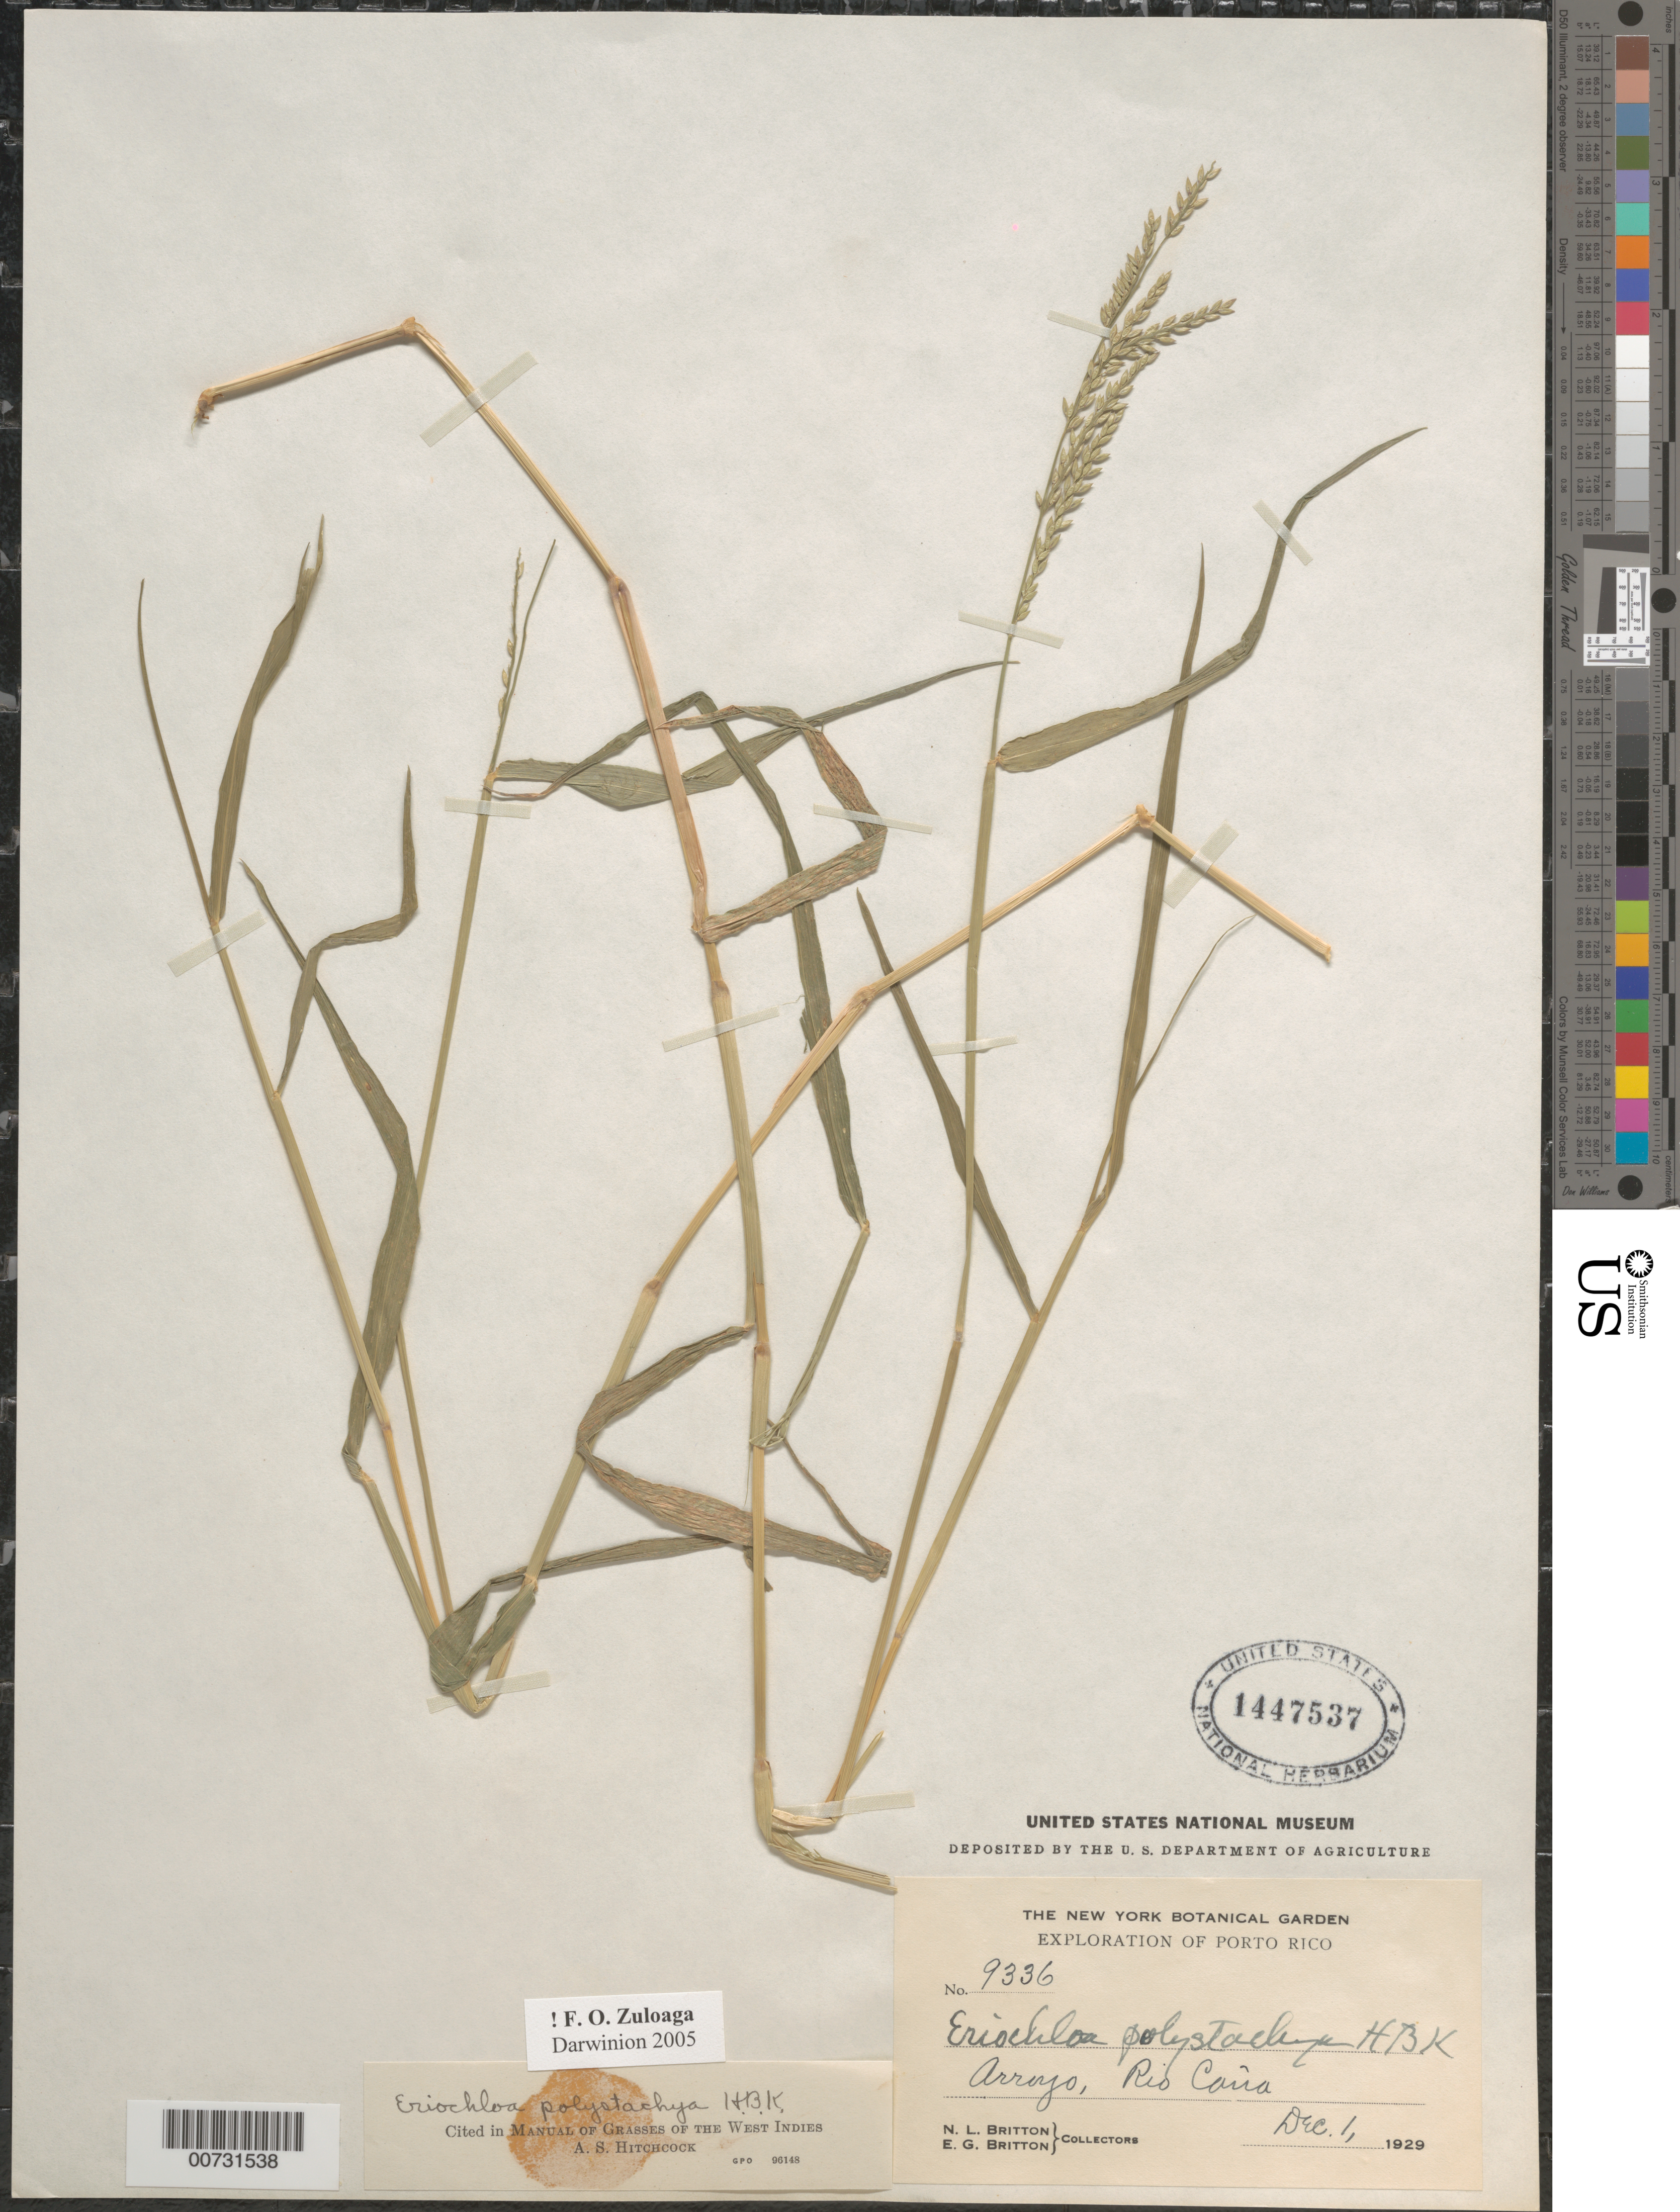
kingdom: Plantae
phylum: Tracheophyta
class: Liliopsida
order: Poales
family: Poaceae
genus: Eriochloa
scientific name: Eriochloa polystachya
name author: Kunth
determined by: Hitchcock, Albert S.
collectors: N. Britton & E. G. Britton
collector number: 9336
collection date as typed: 01 Dec 1929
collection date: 1929-12-01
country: Puerto Rico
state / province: Arroyo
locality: Arroyo, Río Caña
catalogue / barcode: US 1447537